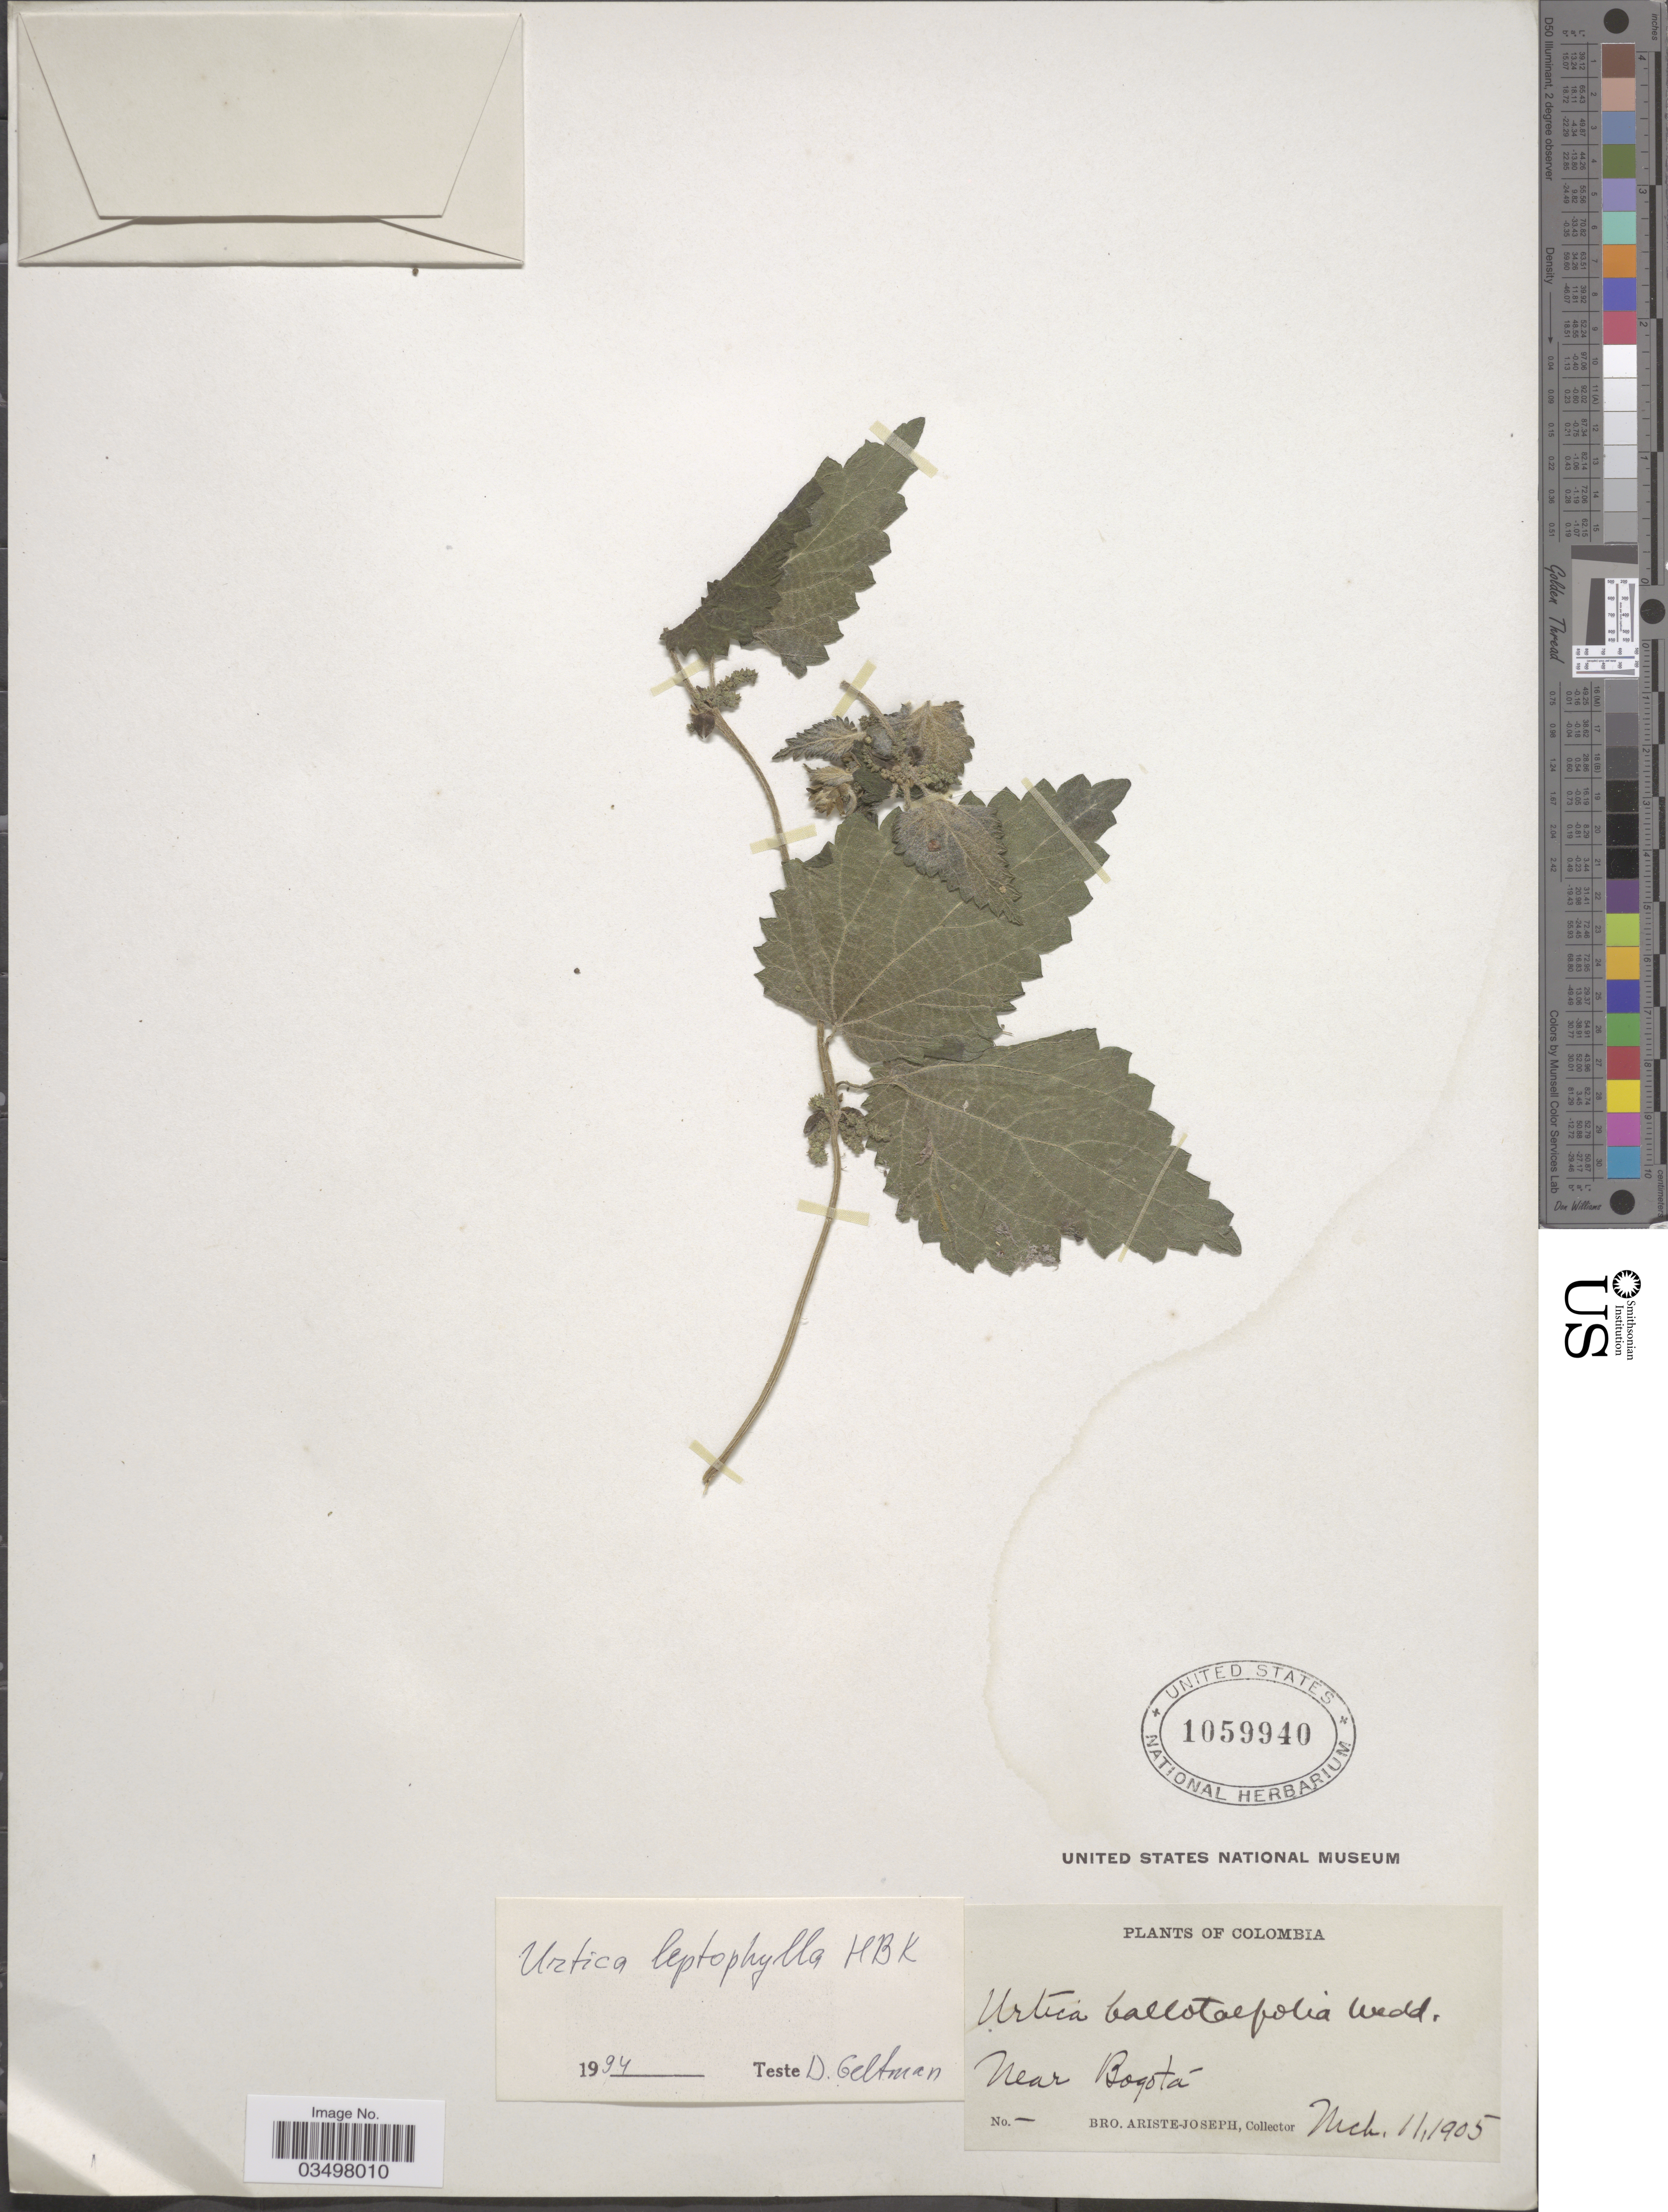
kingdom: Plantae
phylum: Tracheophyta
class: Magnoliopsida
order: Rosales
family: Urticaceae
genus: Urtica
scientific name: Urtica leptophylla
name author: Kunth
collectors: Bro. Ariste-Joseph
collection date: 1905-03-11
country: Colombia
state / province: Bogota D.C.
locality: Near Bogotá.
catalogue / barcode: US 1059940